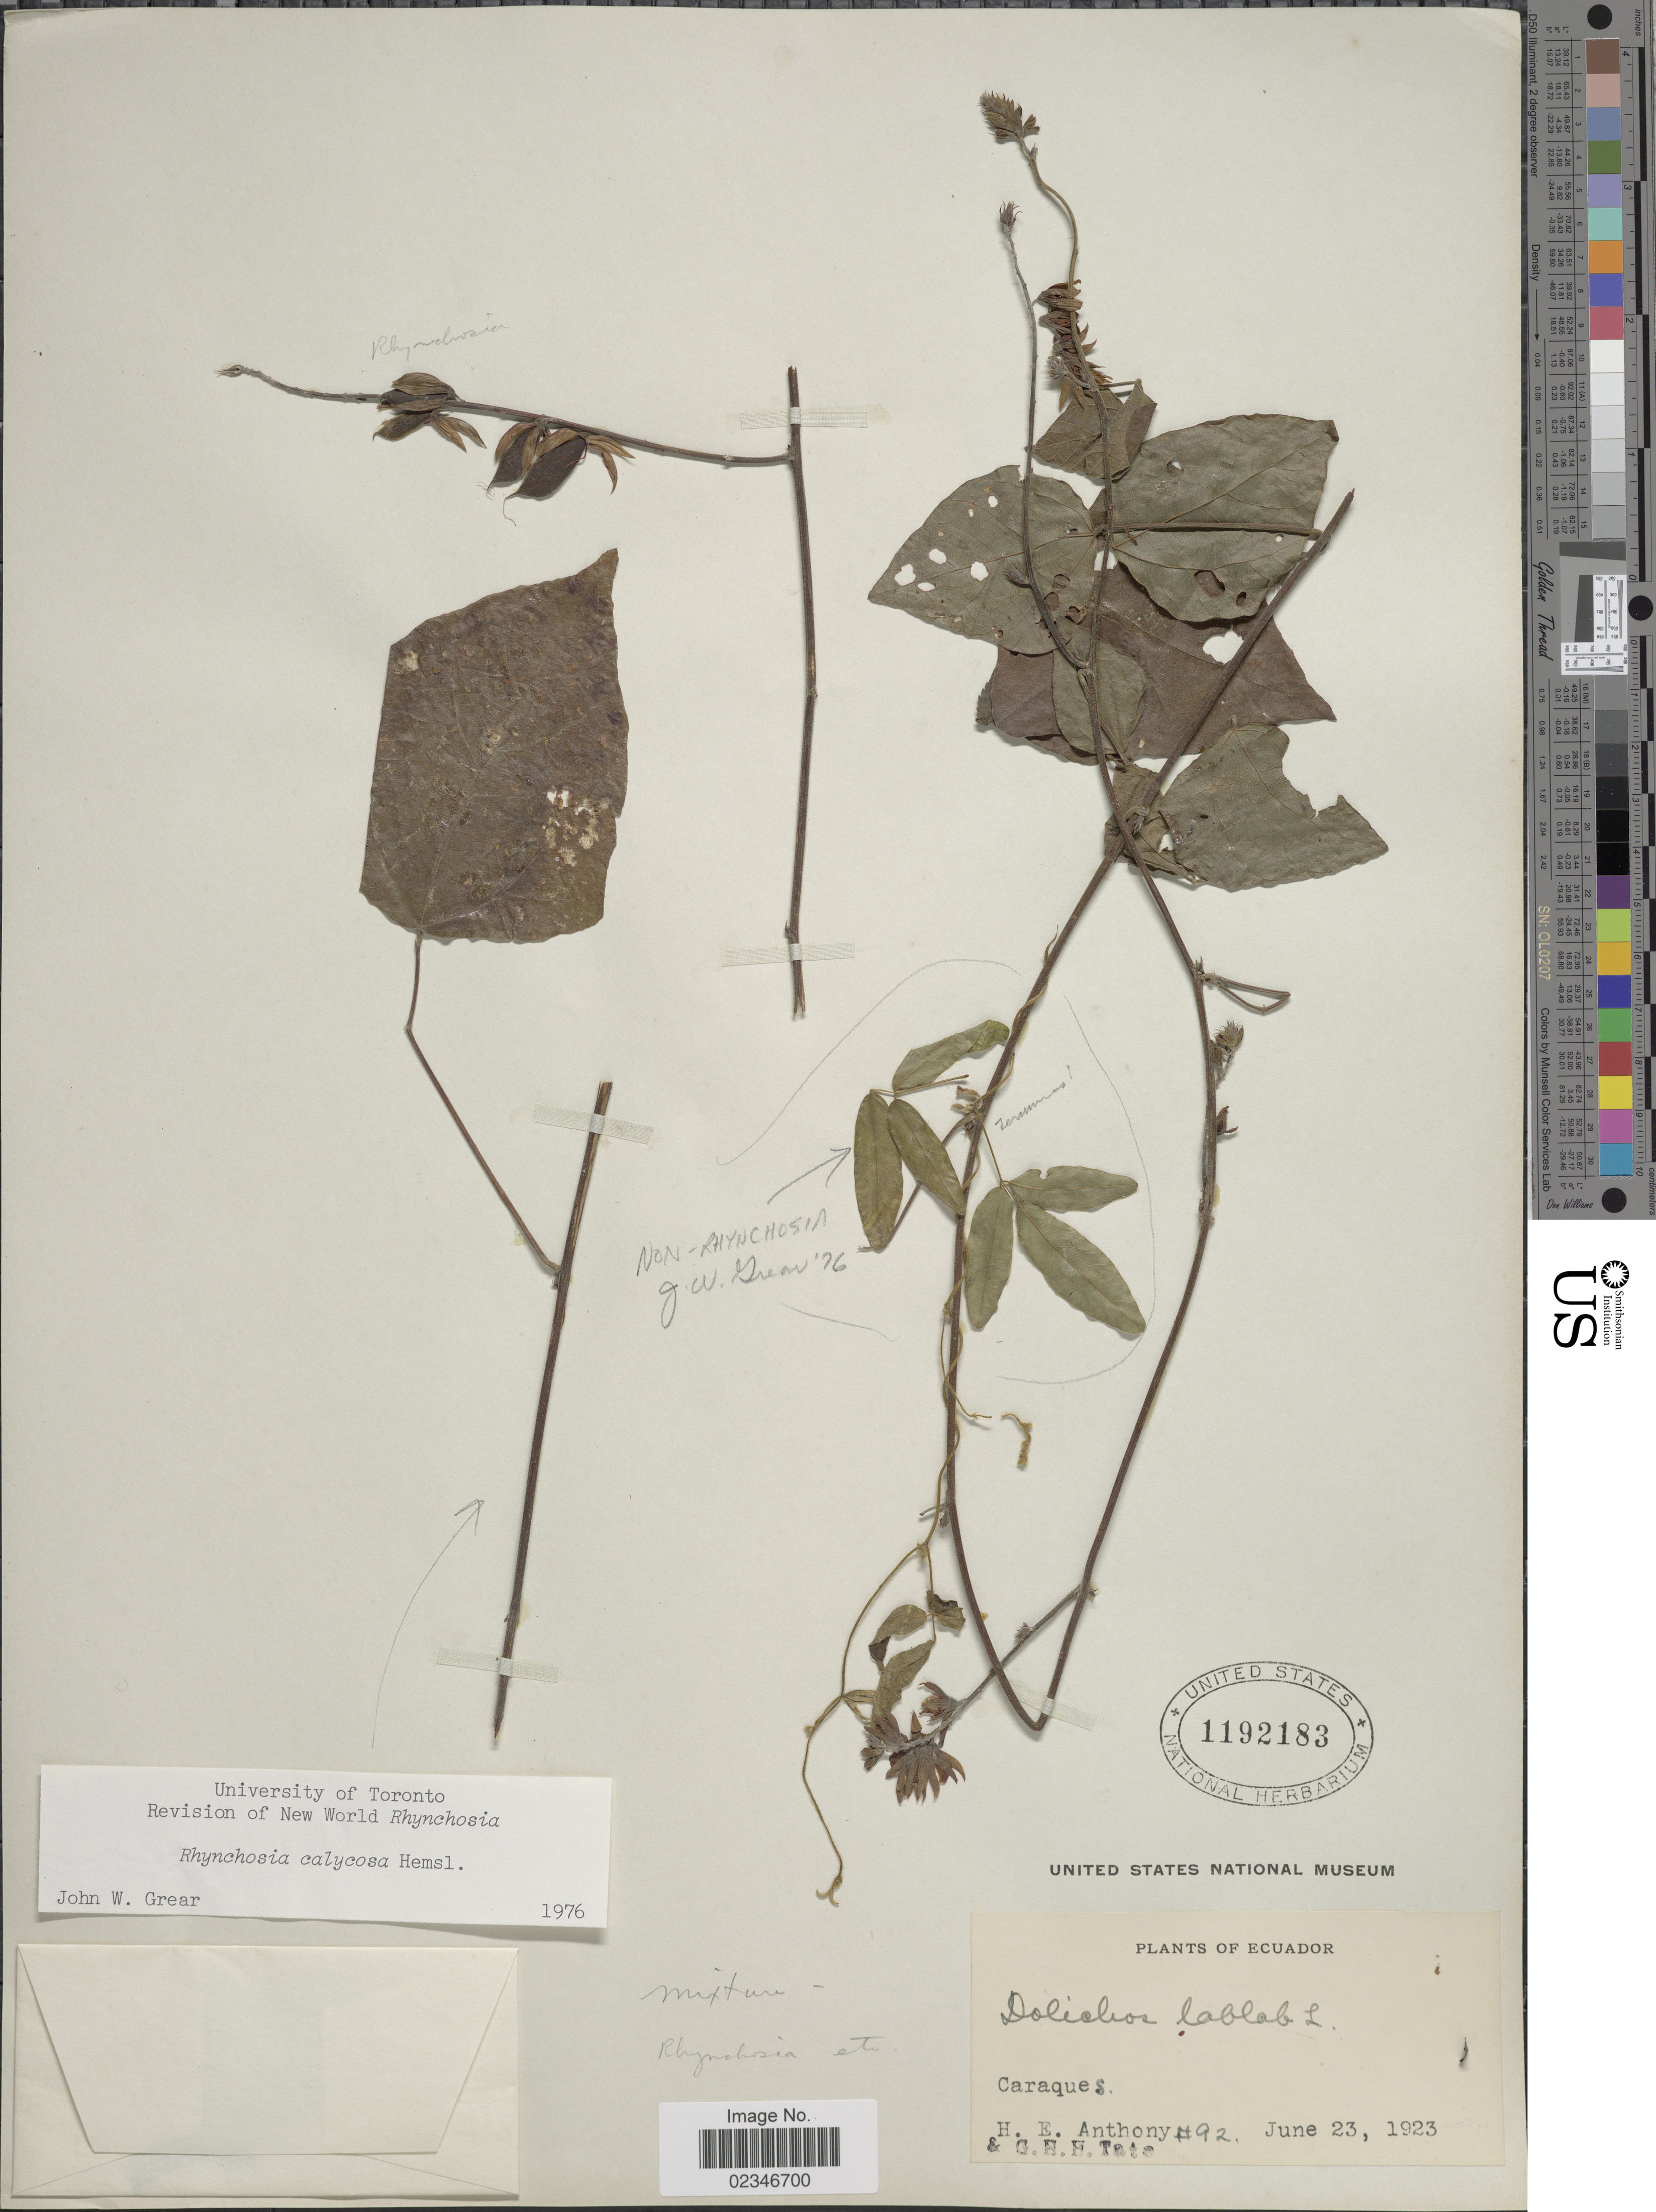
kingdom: Plantae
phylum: Tracheophyta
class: Magnoliopsida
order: Fabales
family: Fabaceae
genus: Rhynchosia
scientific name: Rhynchosia calycosa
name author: Hemsl.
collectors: H. E. Anthony & G. Tate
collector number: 92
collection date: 1923-06-23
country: Ecuador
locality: Caraques, Ecuador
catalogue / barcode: US 1192183